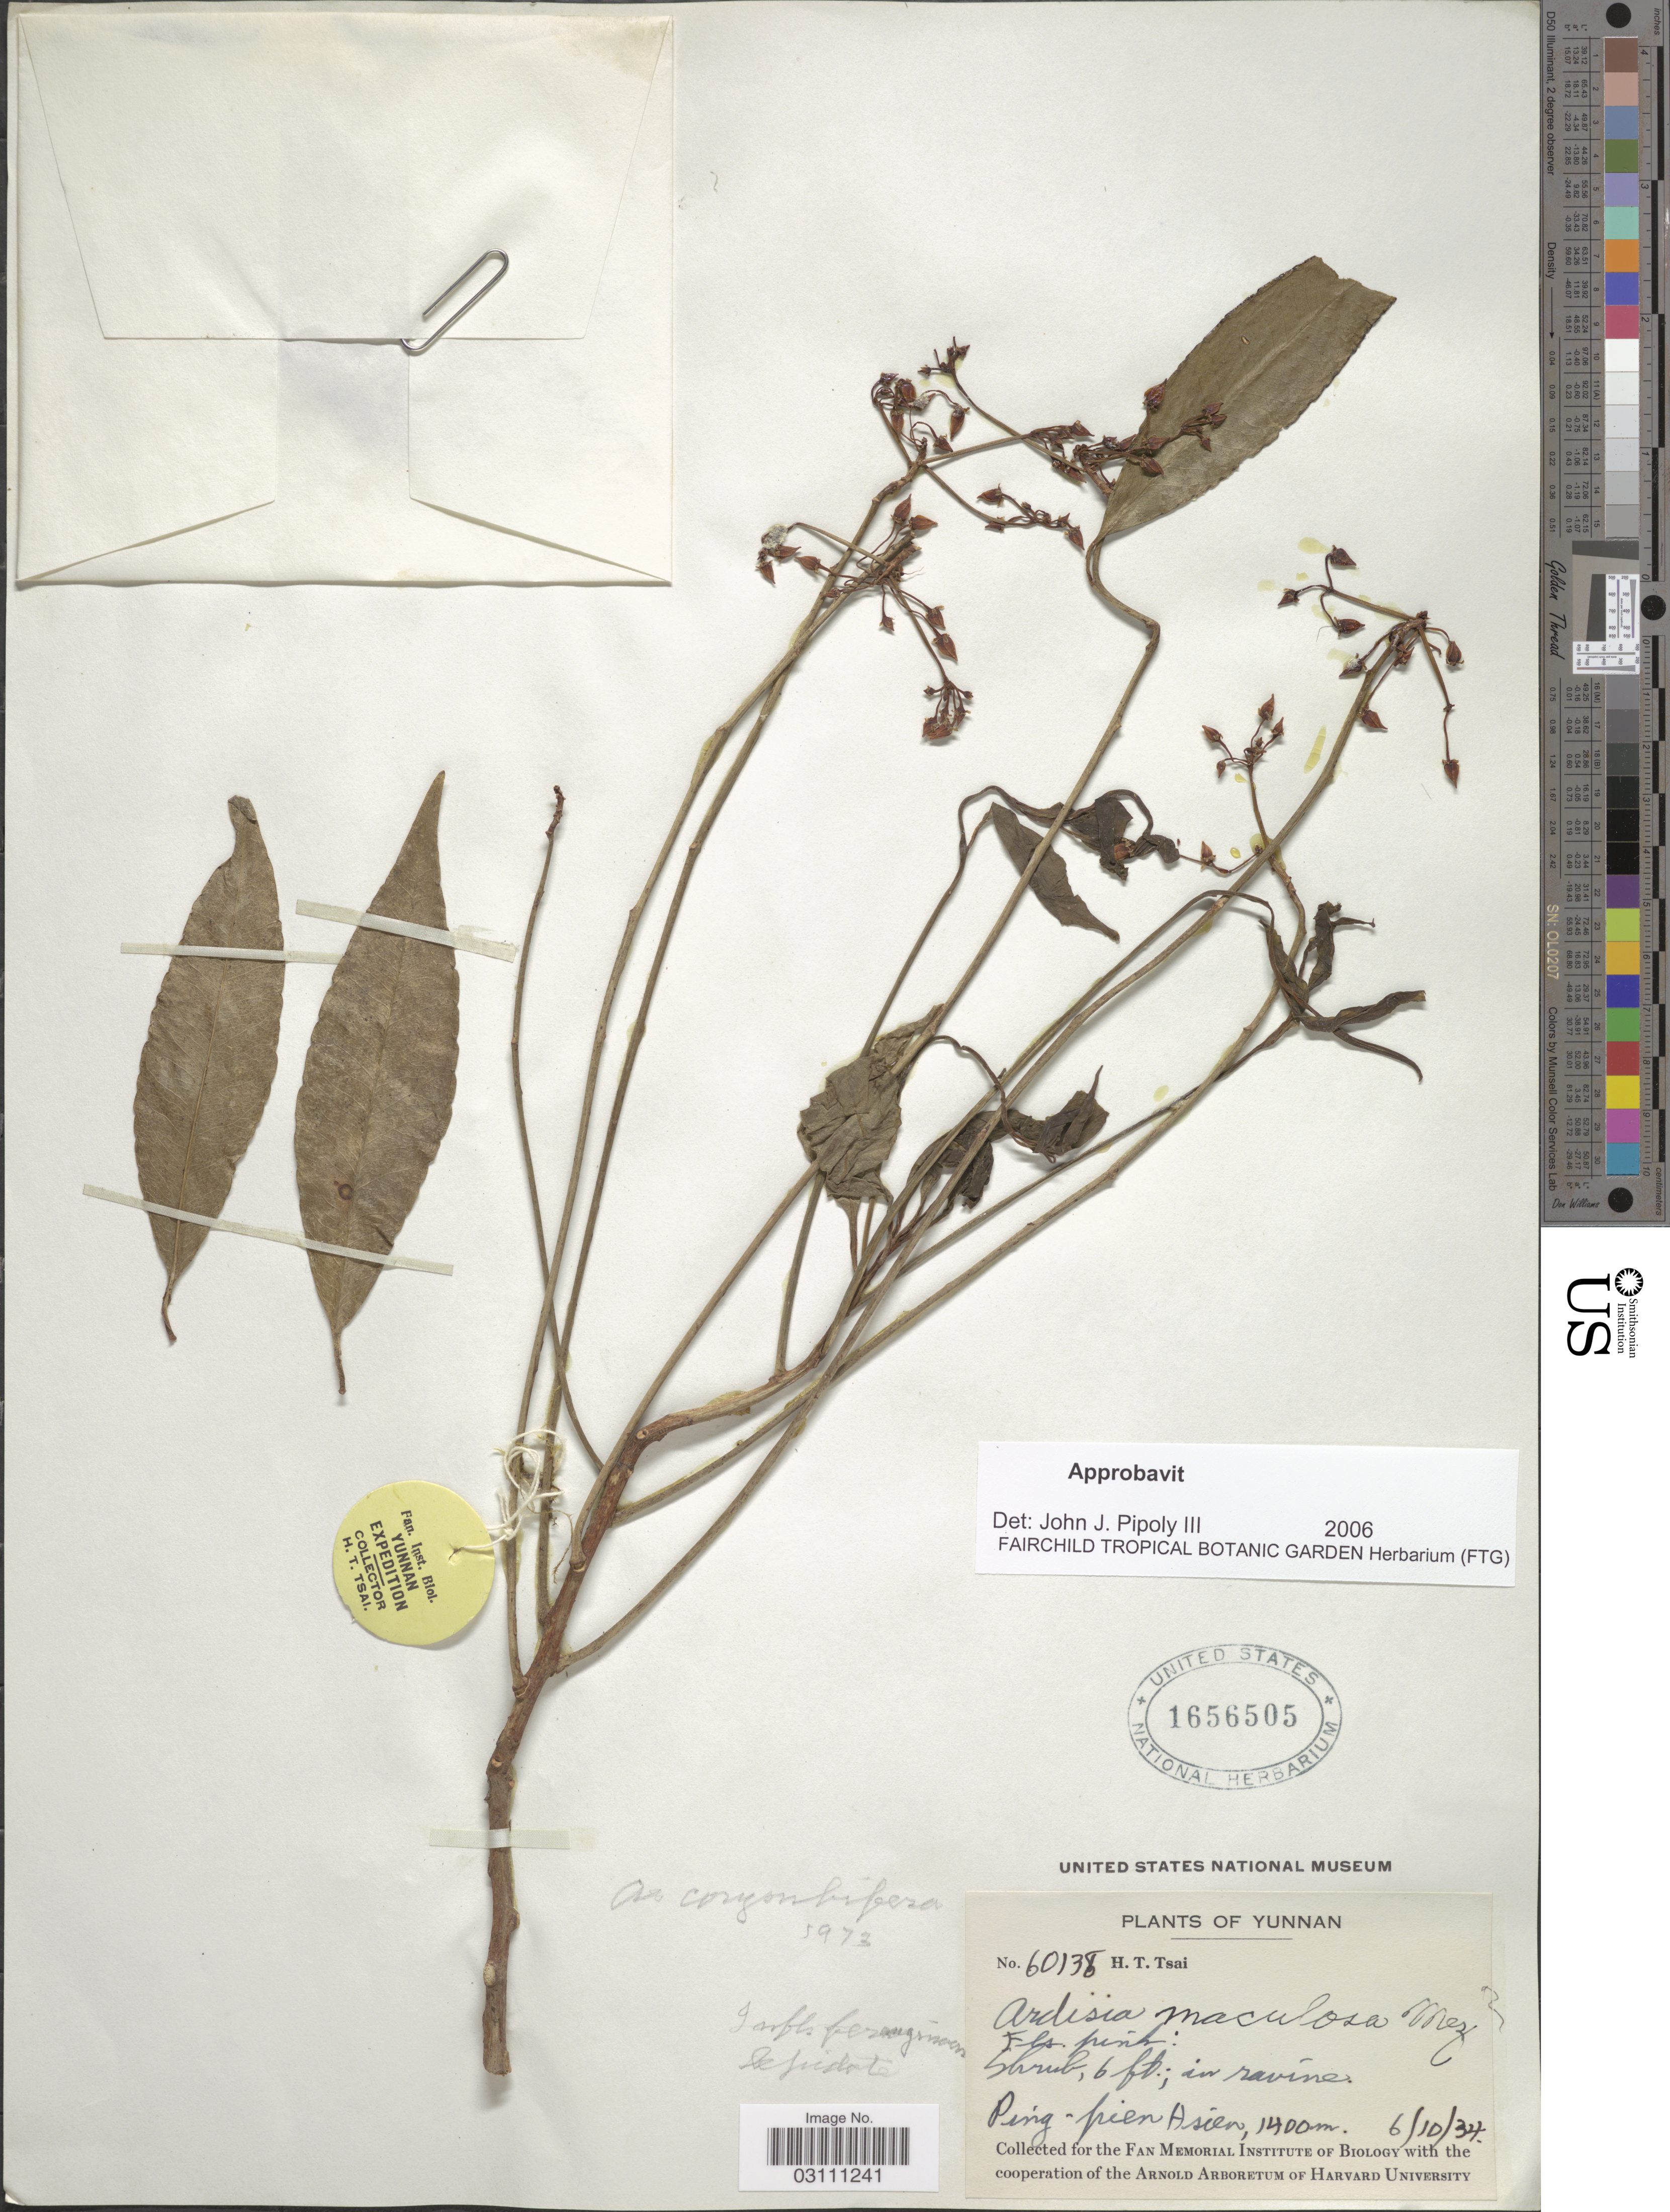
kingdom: Plantae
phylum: Tracheophyta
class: Magnoliopsida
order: Ericales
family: Primulaceae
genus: Ardisia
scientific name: Ardisia corymbifera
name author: Mez in Engl.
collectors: H. Tsai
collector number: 60138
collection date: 1934-10-06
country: China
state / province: Yunnan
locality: Ping-pien Hsien.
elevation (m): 1400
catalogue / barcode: US 1656505